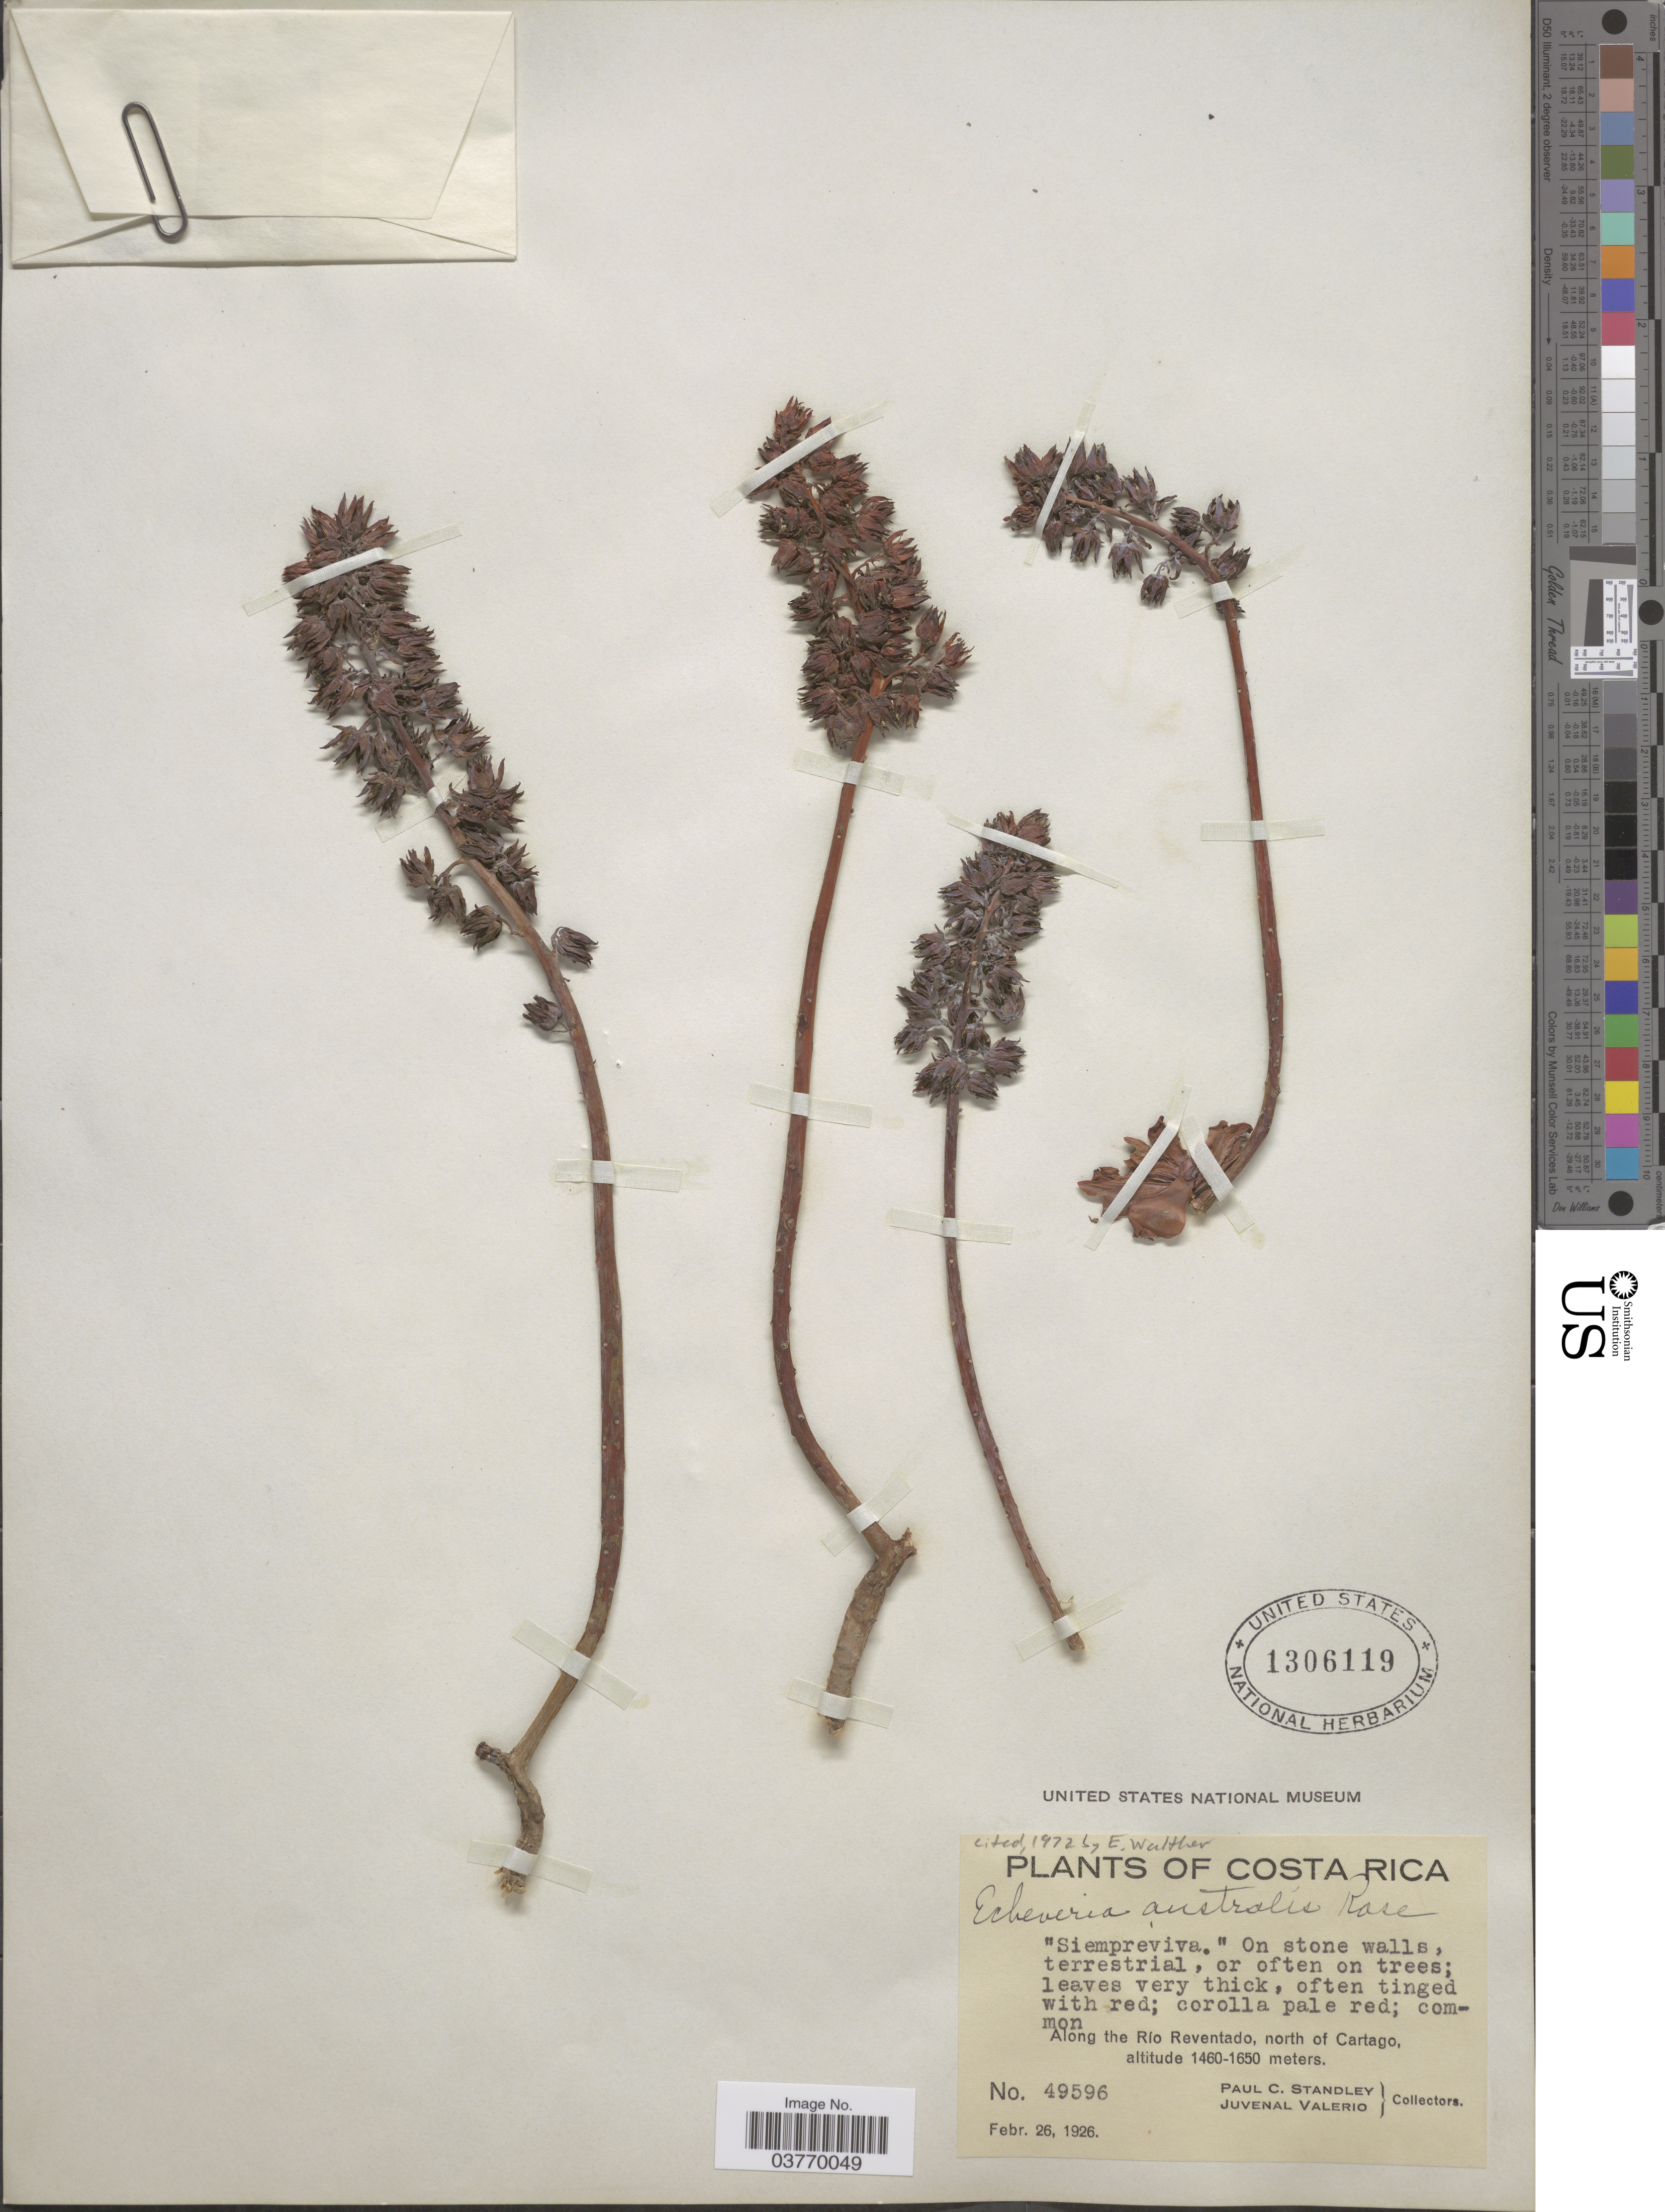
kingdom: Plantae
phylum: Tracheophyta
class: Magnoliopsida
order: Saxifragales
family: Crassulaceae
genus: Echeveria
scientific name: Echeveria australis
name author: Rose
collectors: P. C. Standley & J. Valerio R.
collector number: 49596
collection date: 1926-02-26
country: Costa Rica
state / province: Cartago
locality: Along the Río Reventado, north of Cartago.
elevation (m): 1460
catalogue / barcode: US 1306119